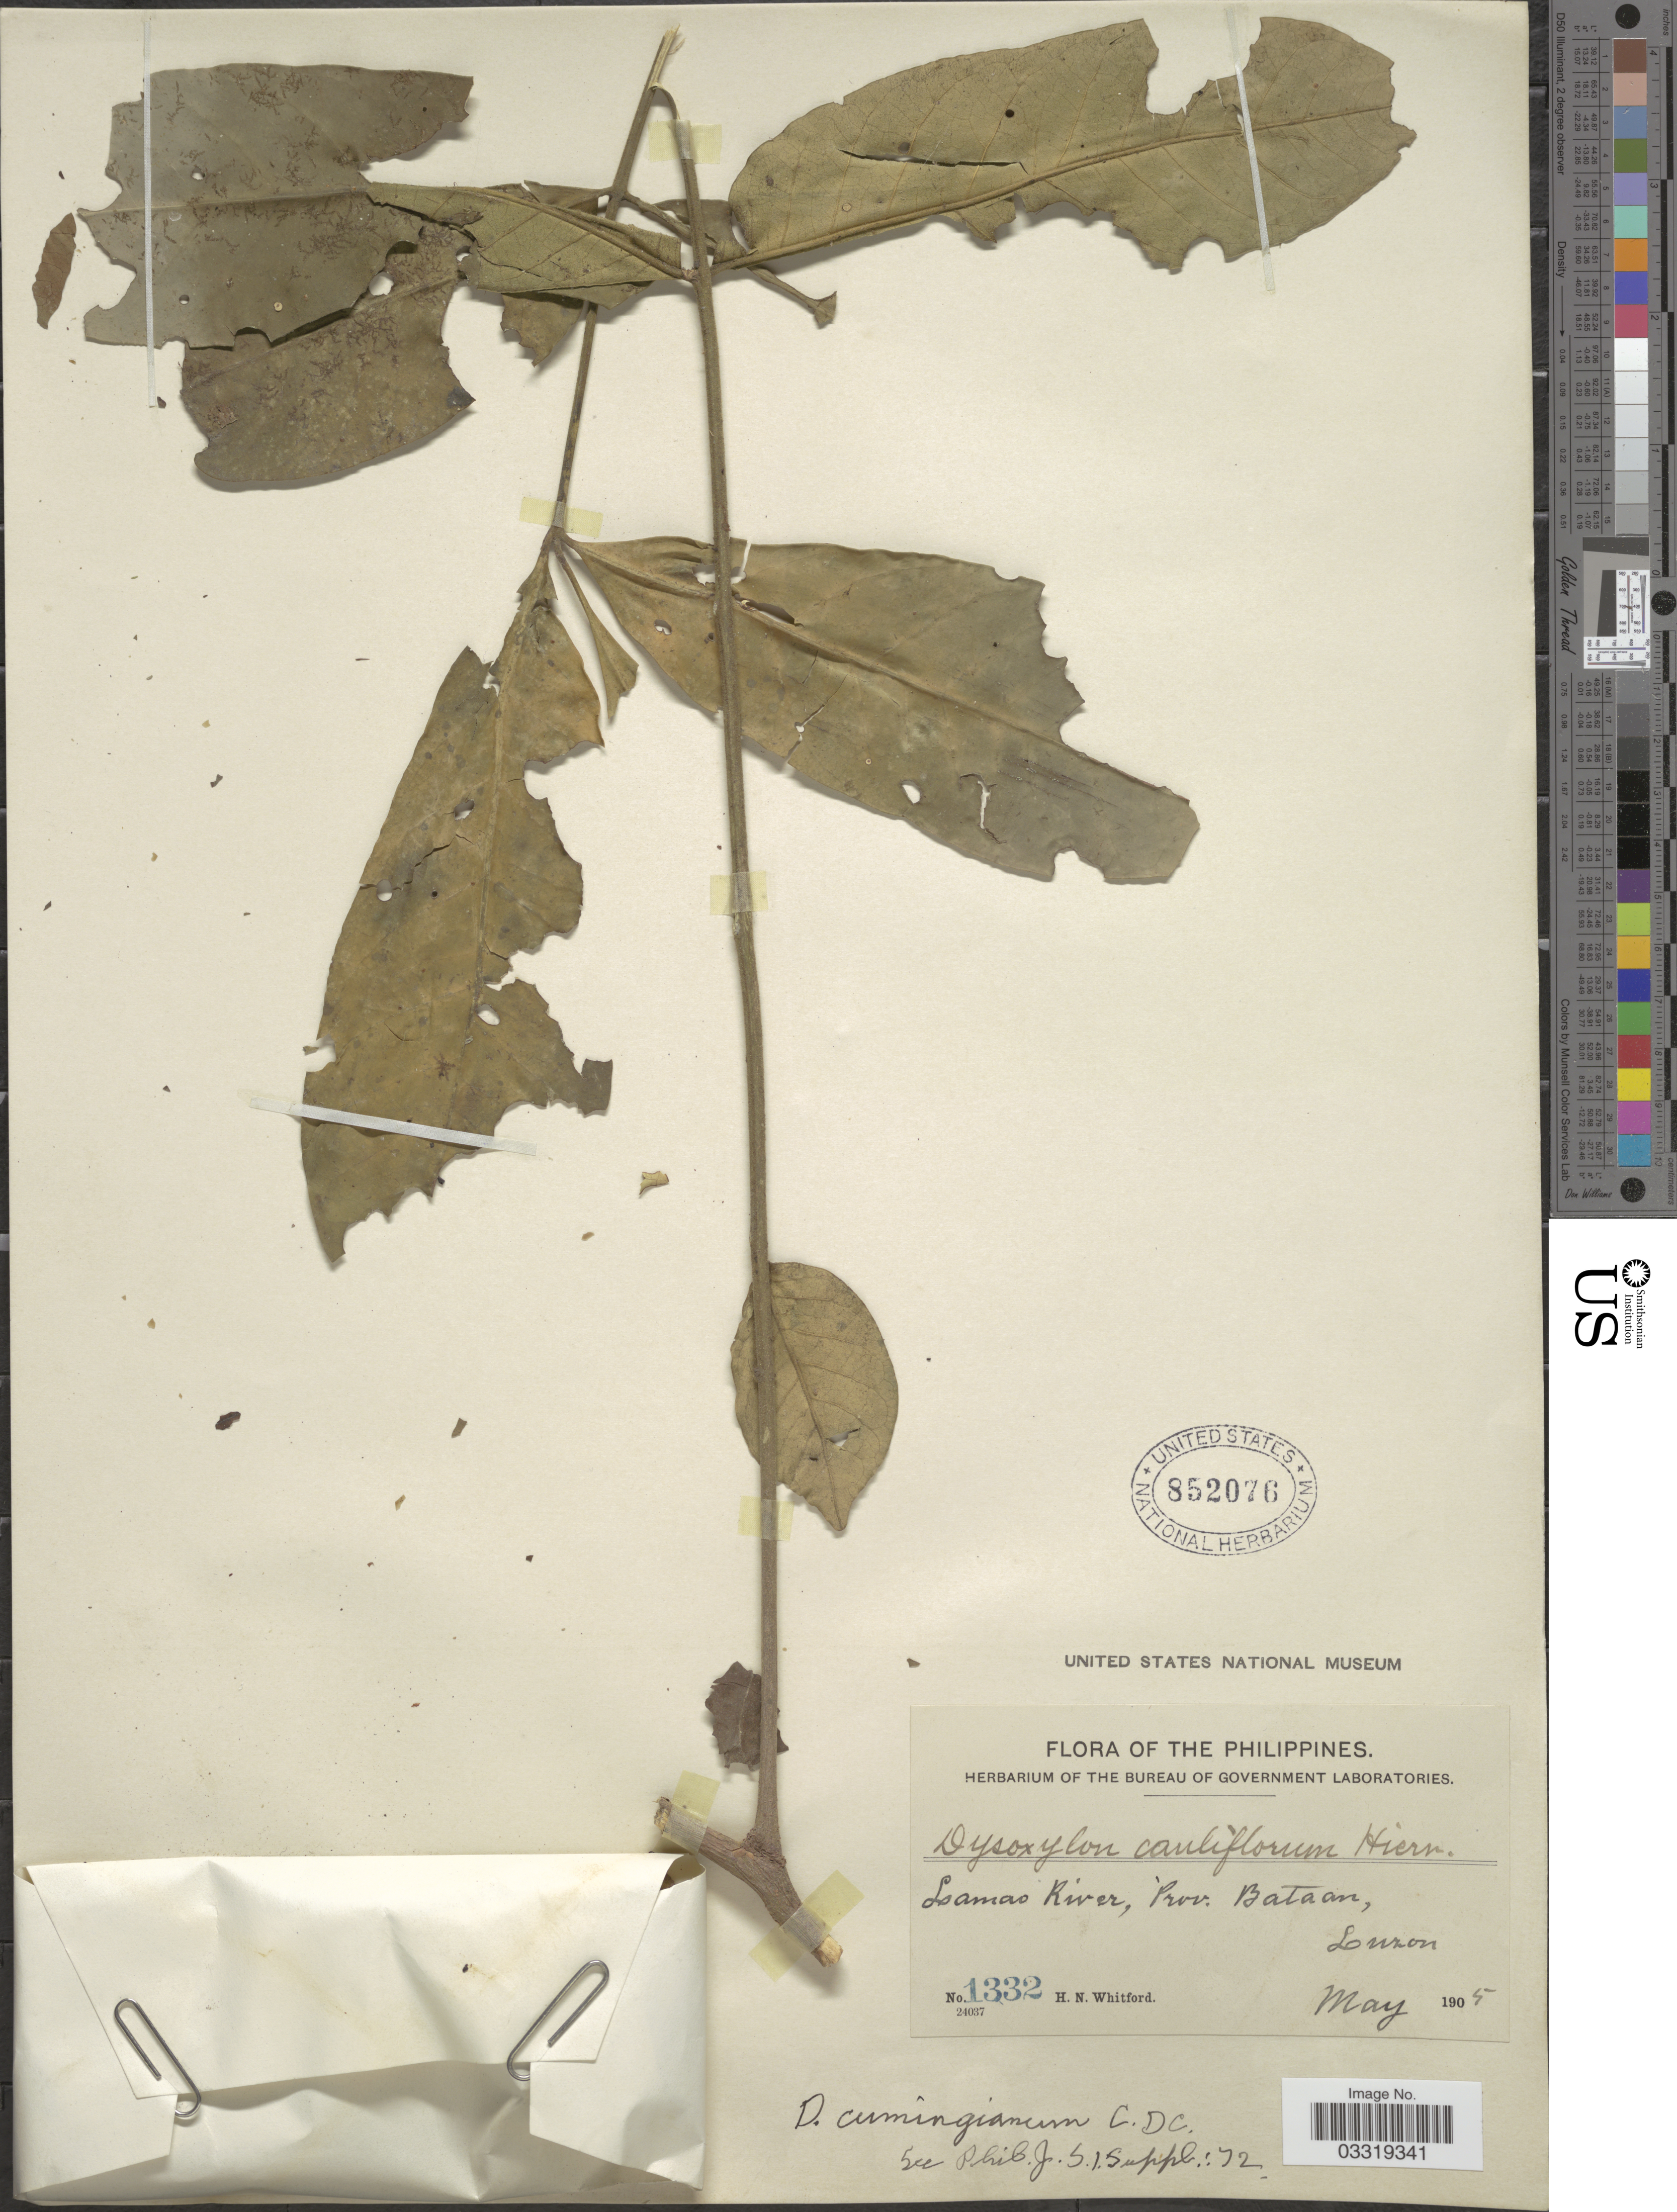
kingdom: Plantae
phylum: Tracheophyta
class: Magnoliopsida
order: Sapindales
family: Meliaceae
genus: Epicharis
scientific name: Epicharis cumingiana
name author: (C. DC.) Harms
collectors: H. N. Whitford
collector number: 1332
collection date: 1905-05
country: Philippines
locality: Lamao River, Prov. Bataan, Luzon.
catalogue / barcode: US 852076